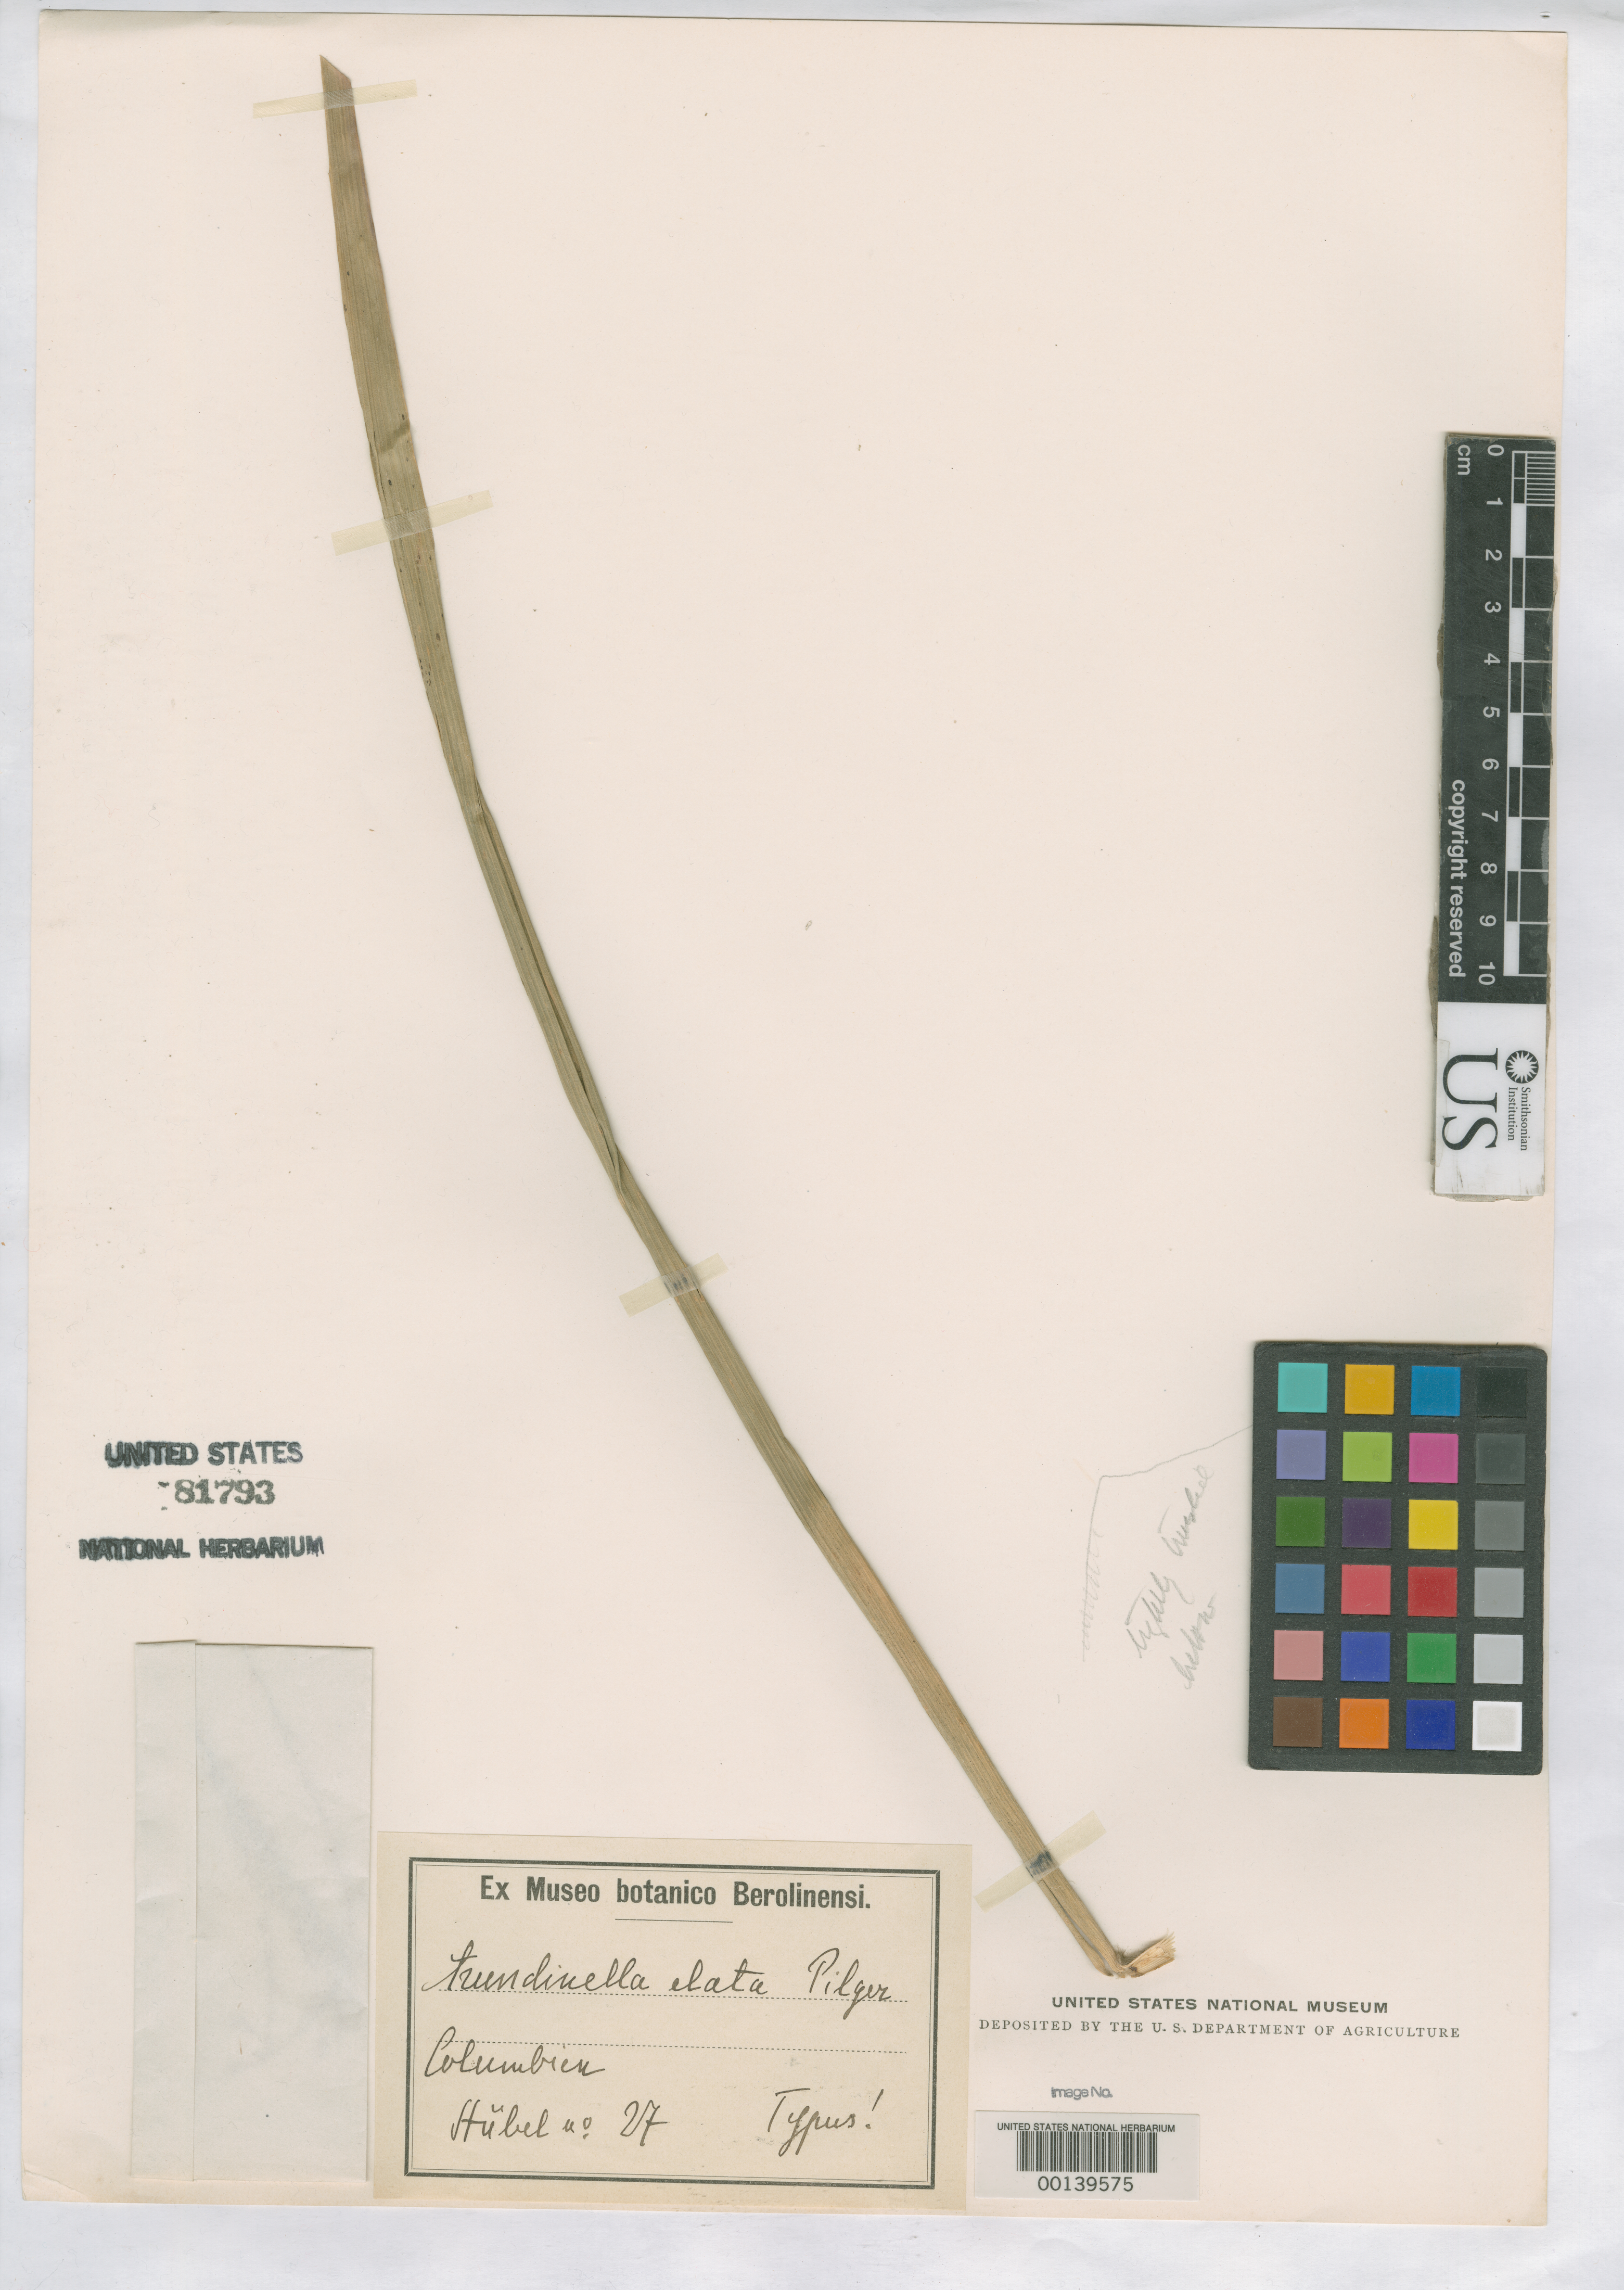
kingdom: Plantae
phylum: Tracheophyta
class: Liliopsida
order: Poales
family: Poaceae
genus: Arundinella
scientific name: Arundinella elata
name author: Pilg.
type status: Isotype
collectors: A. Stübel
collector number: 27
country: Colombia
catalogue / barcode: US 81793